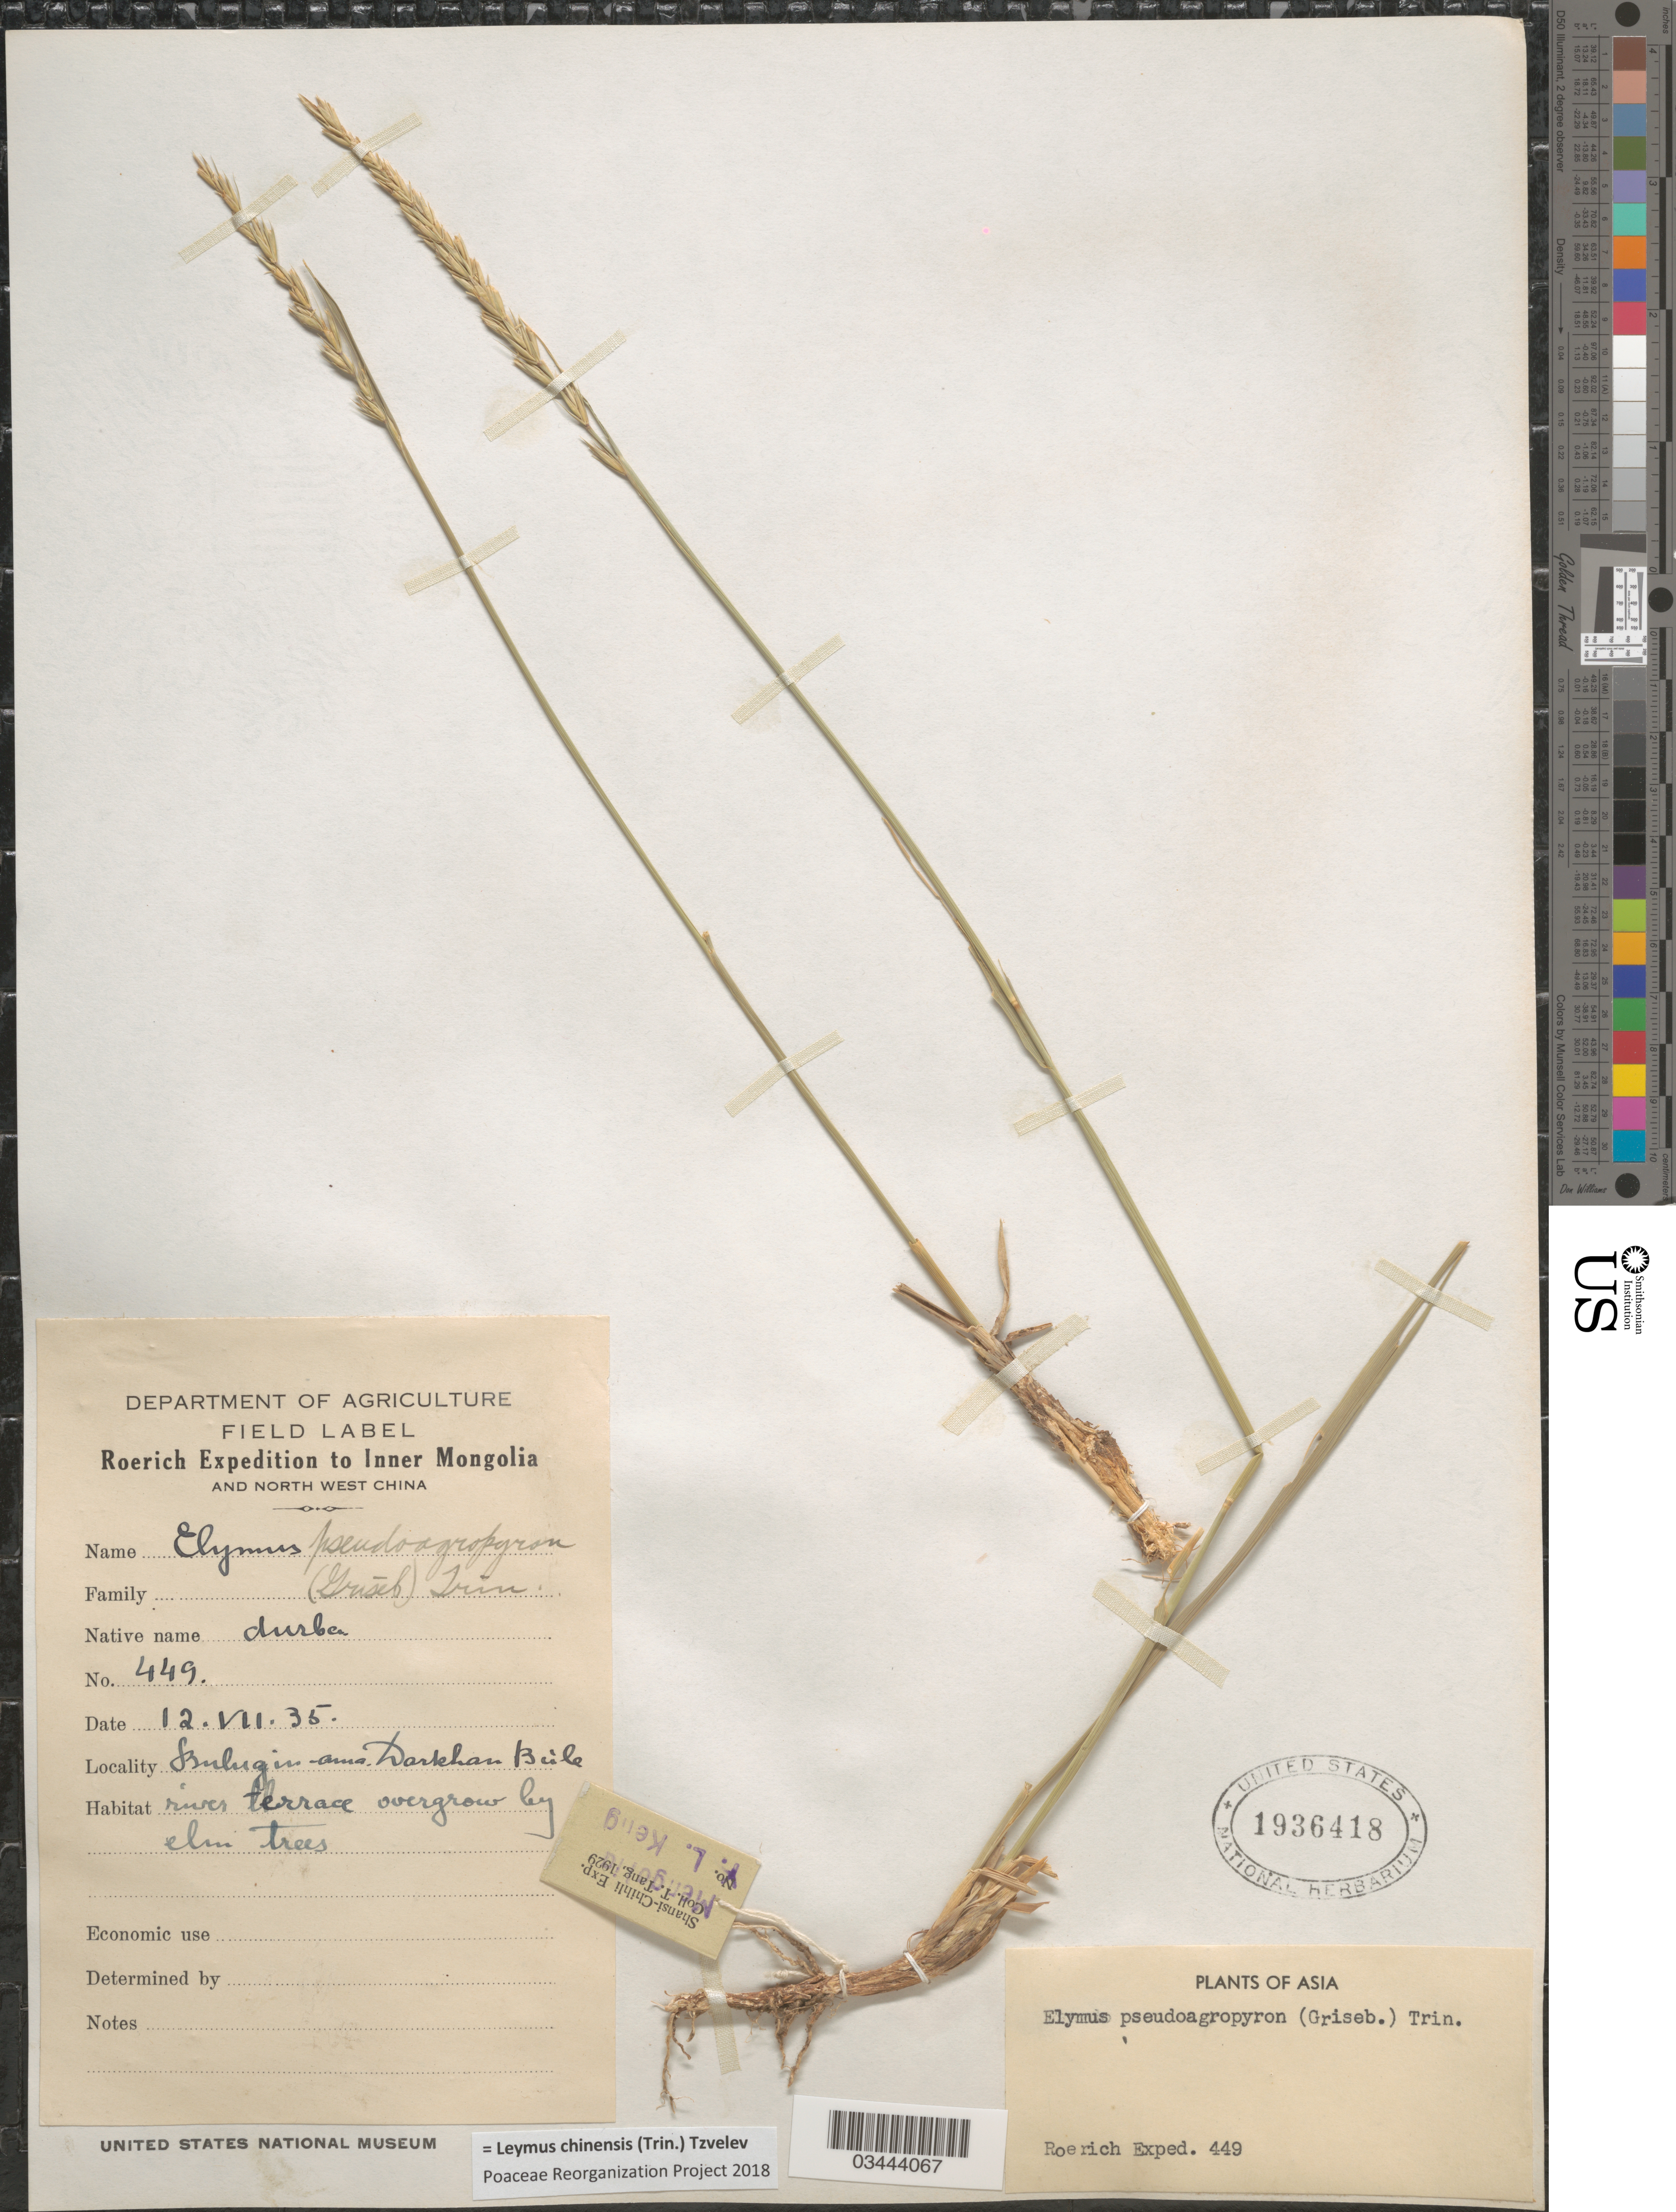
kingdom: Plantae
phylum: Tracheophyta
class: Liliopsida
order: Poales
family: Poaceae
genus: Leymus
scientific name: Leymus chinensis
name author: (Trin.) Tzvelev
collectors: Roerich Expedition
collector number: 449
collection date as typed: Transcribed d/m/y: 12/7/35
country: China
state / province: Nei Monggol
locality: To Inner Mongolia and North West China. Szulugin [interpreted]-ama. Darkhan Büle river terrace overgrow by elmi [interpreted] trees. Shansi-Chihli Exp. [unsure placement]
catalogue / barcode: US 1936418